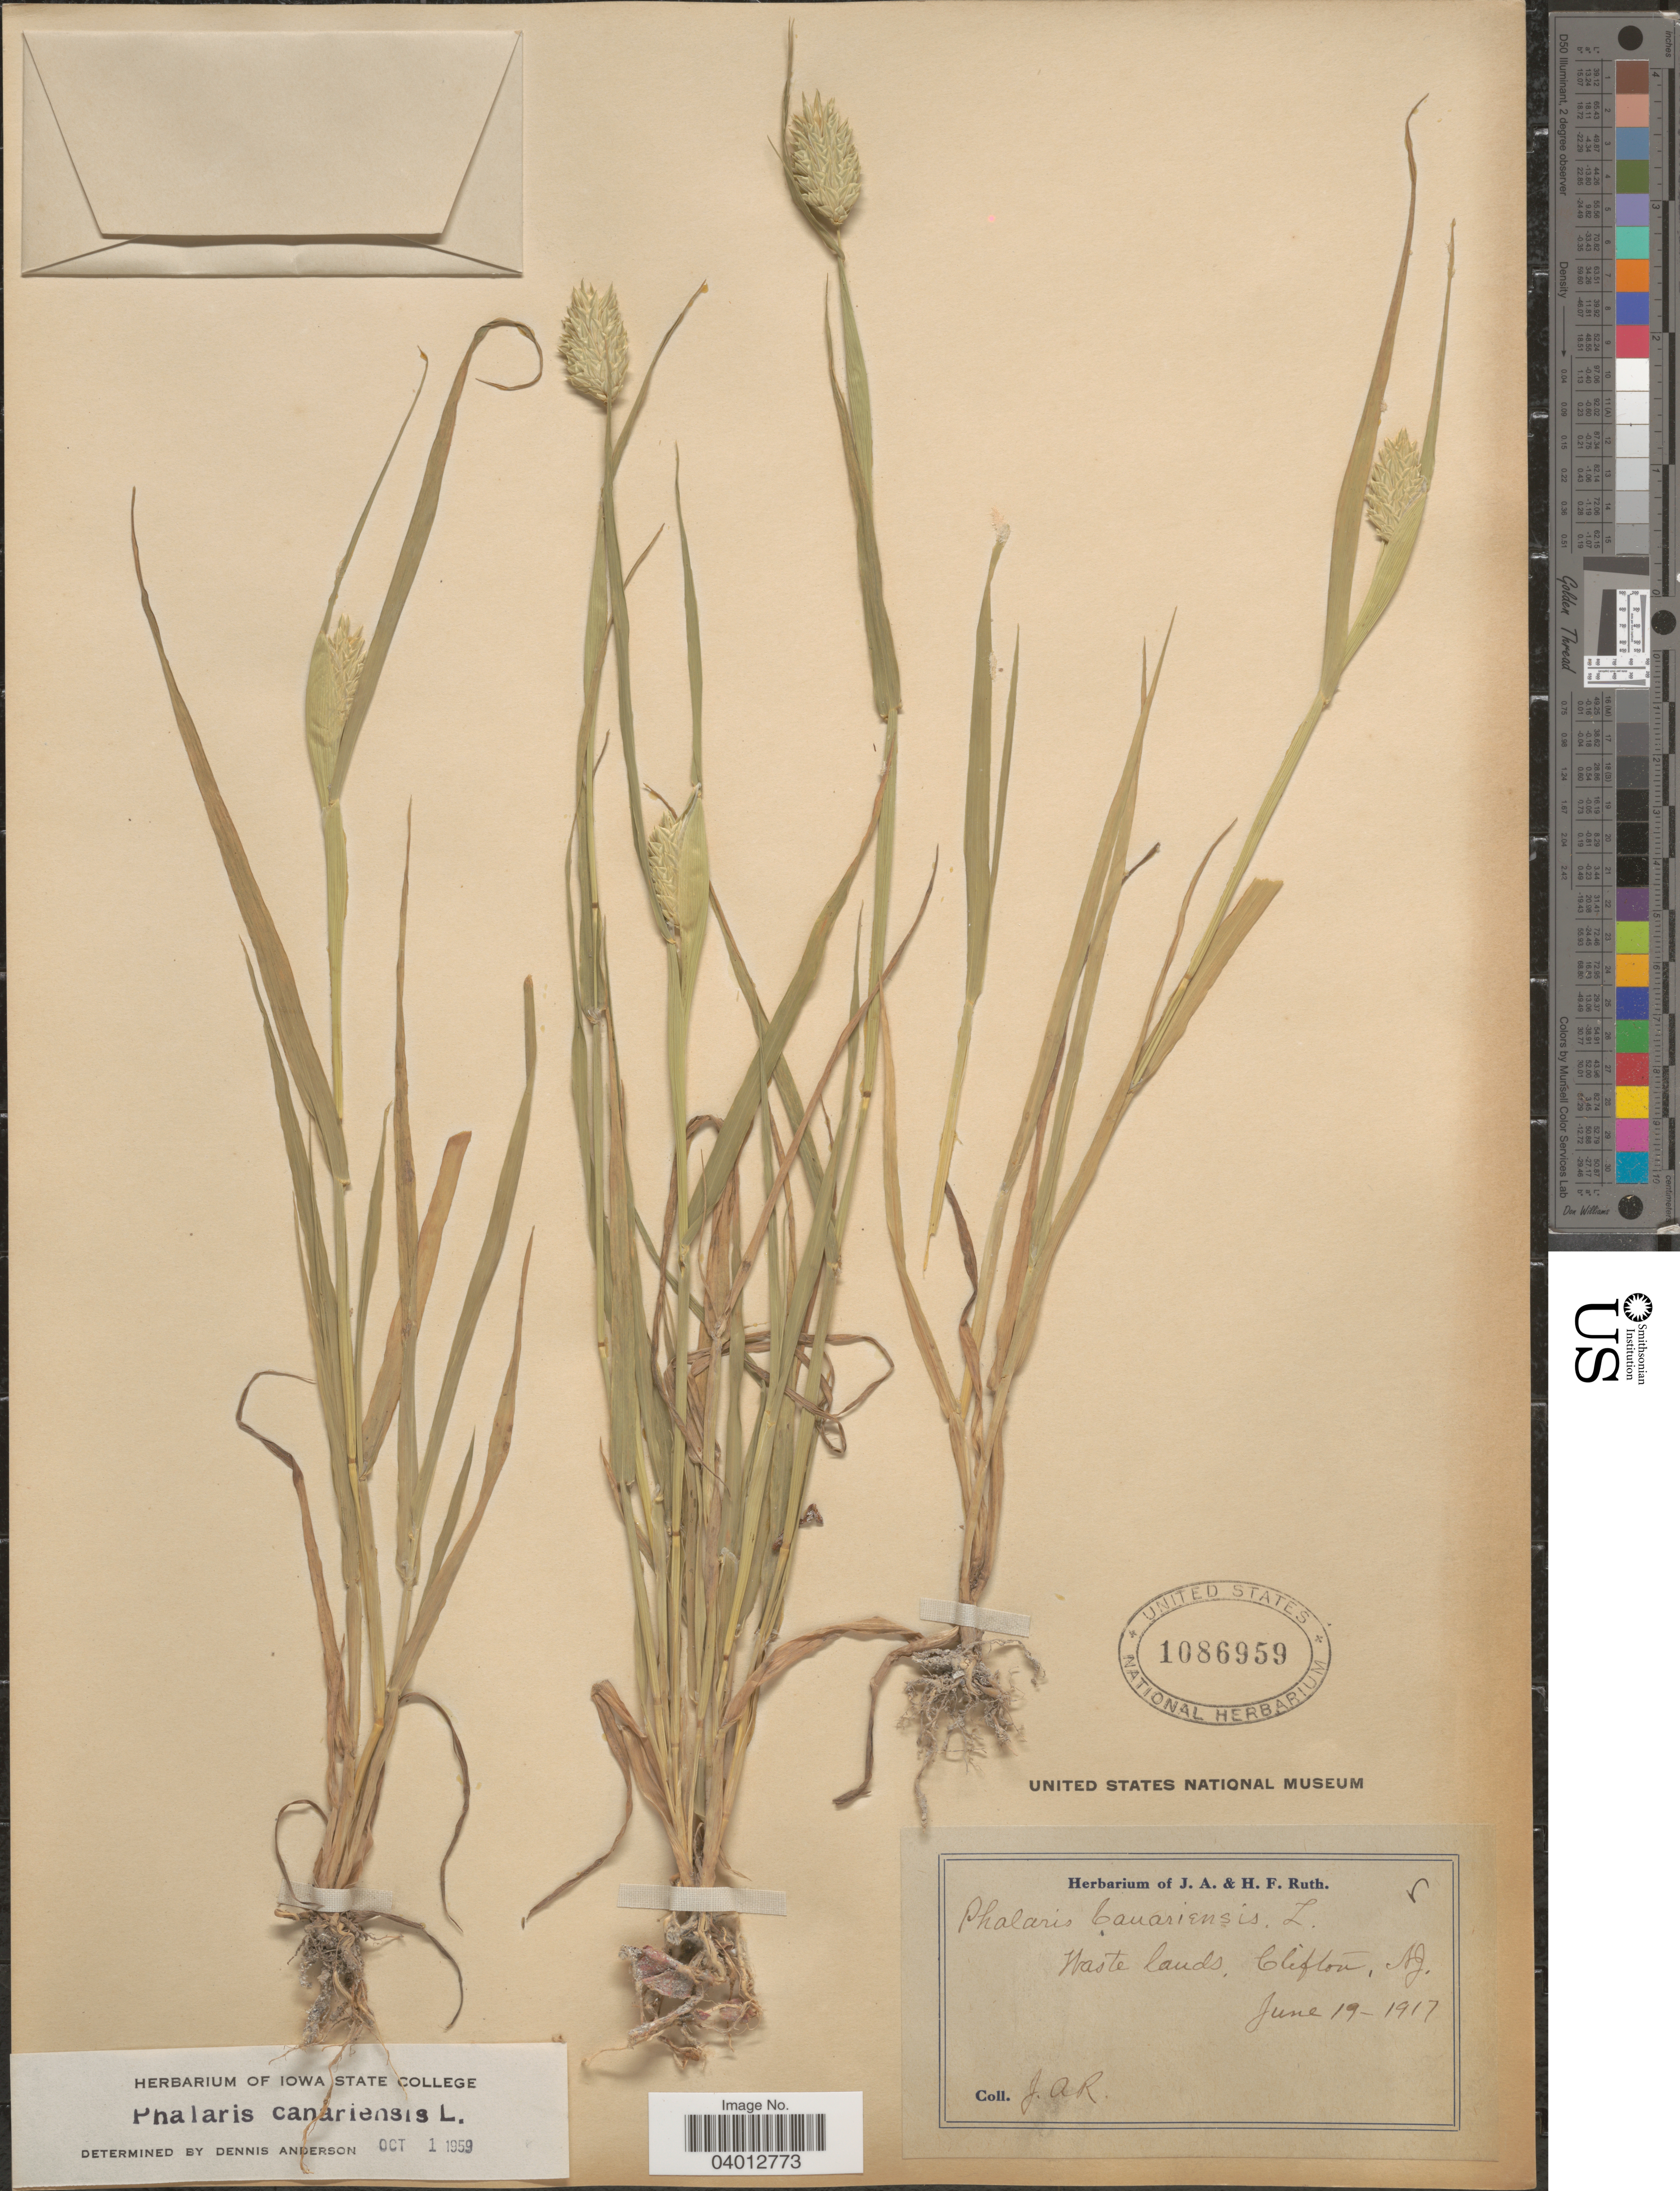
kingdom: Plantae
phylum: Tracheophyta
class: Liliopsida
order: Poales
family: Poaceae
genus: Phalaris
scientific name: Phalaris canariensis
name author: L.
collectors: J. Ruth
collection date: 1917-06-19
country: United States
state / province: New Jersey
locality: Clifton.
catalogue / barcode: US 1086959